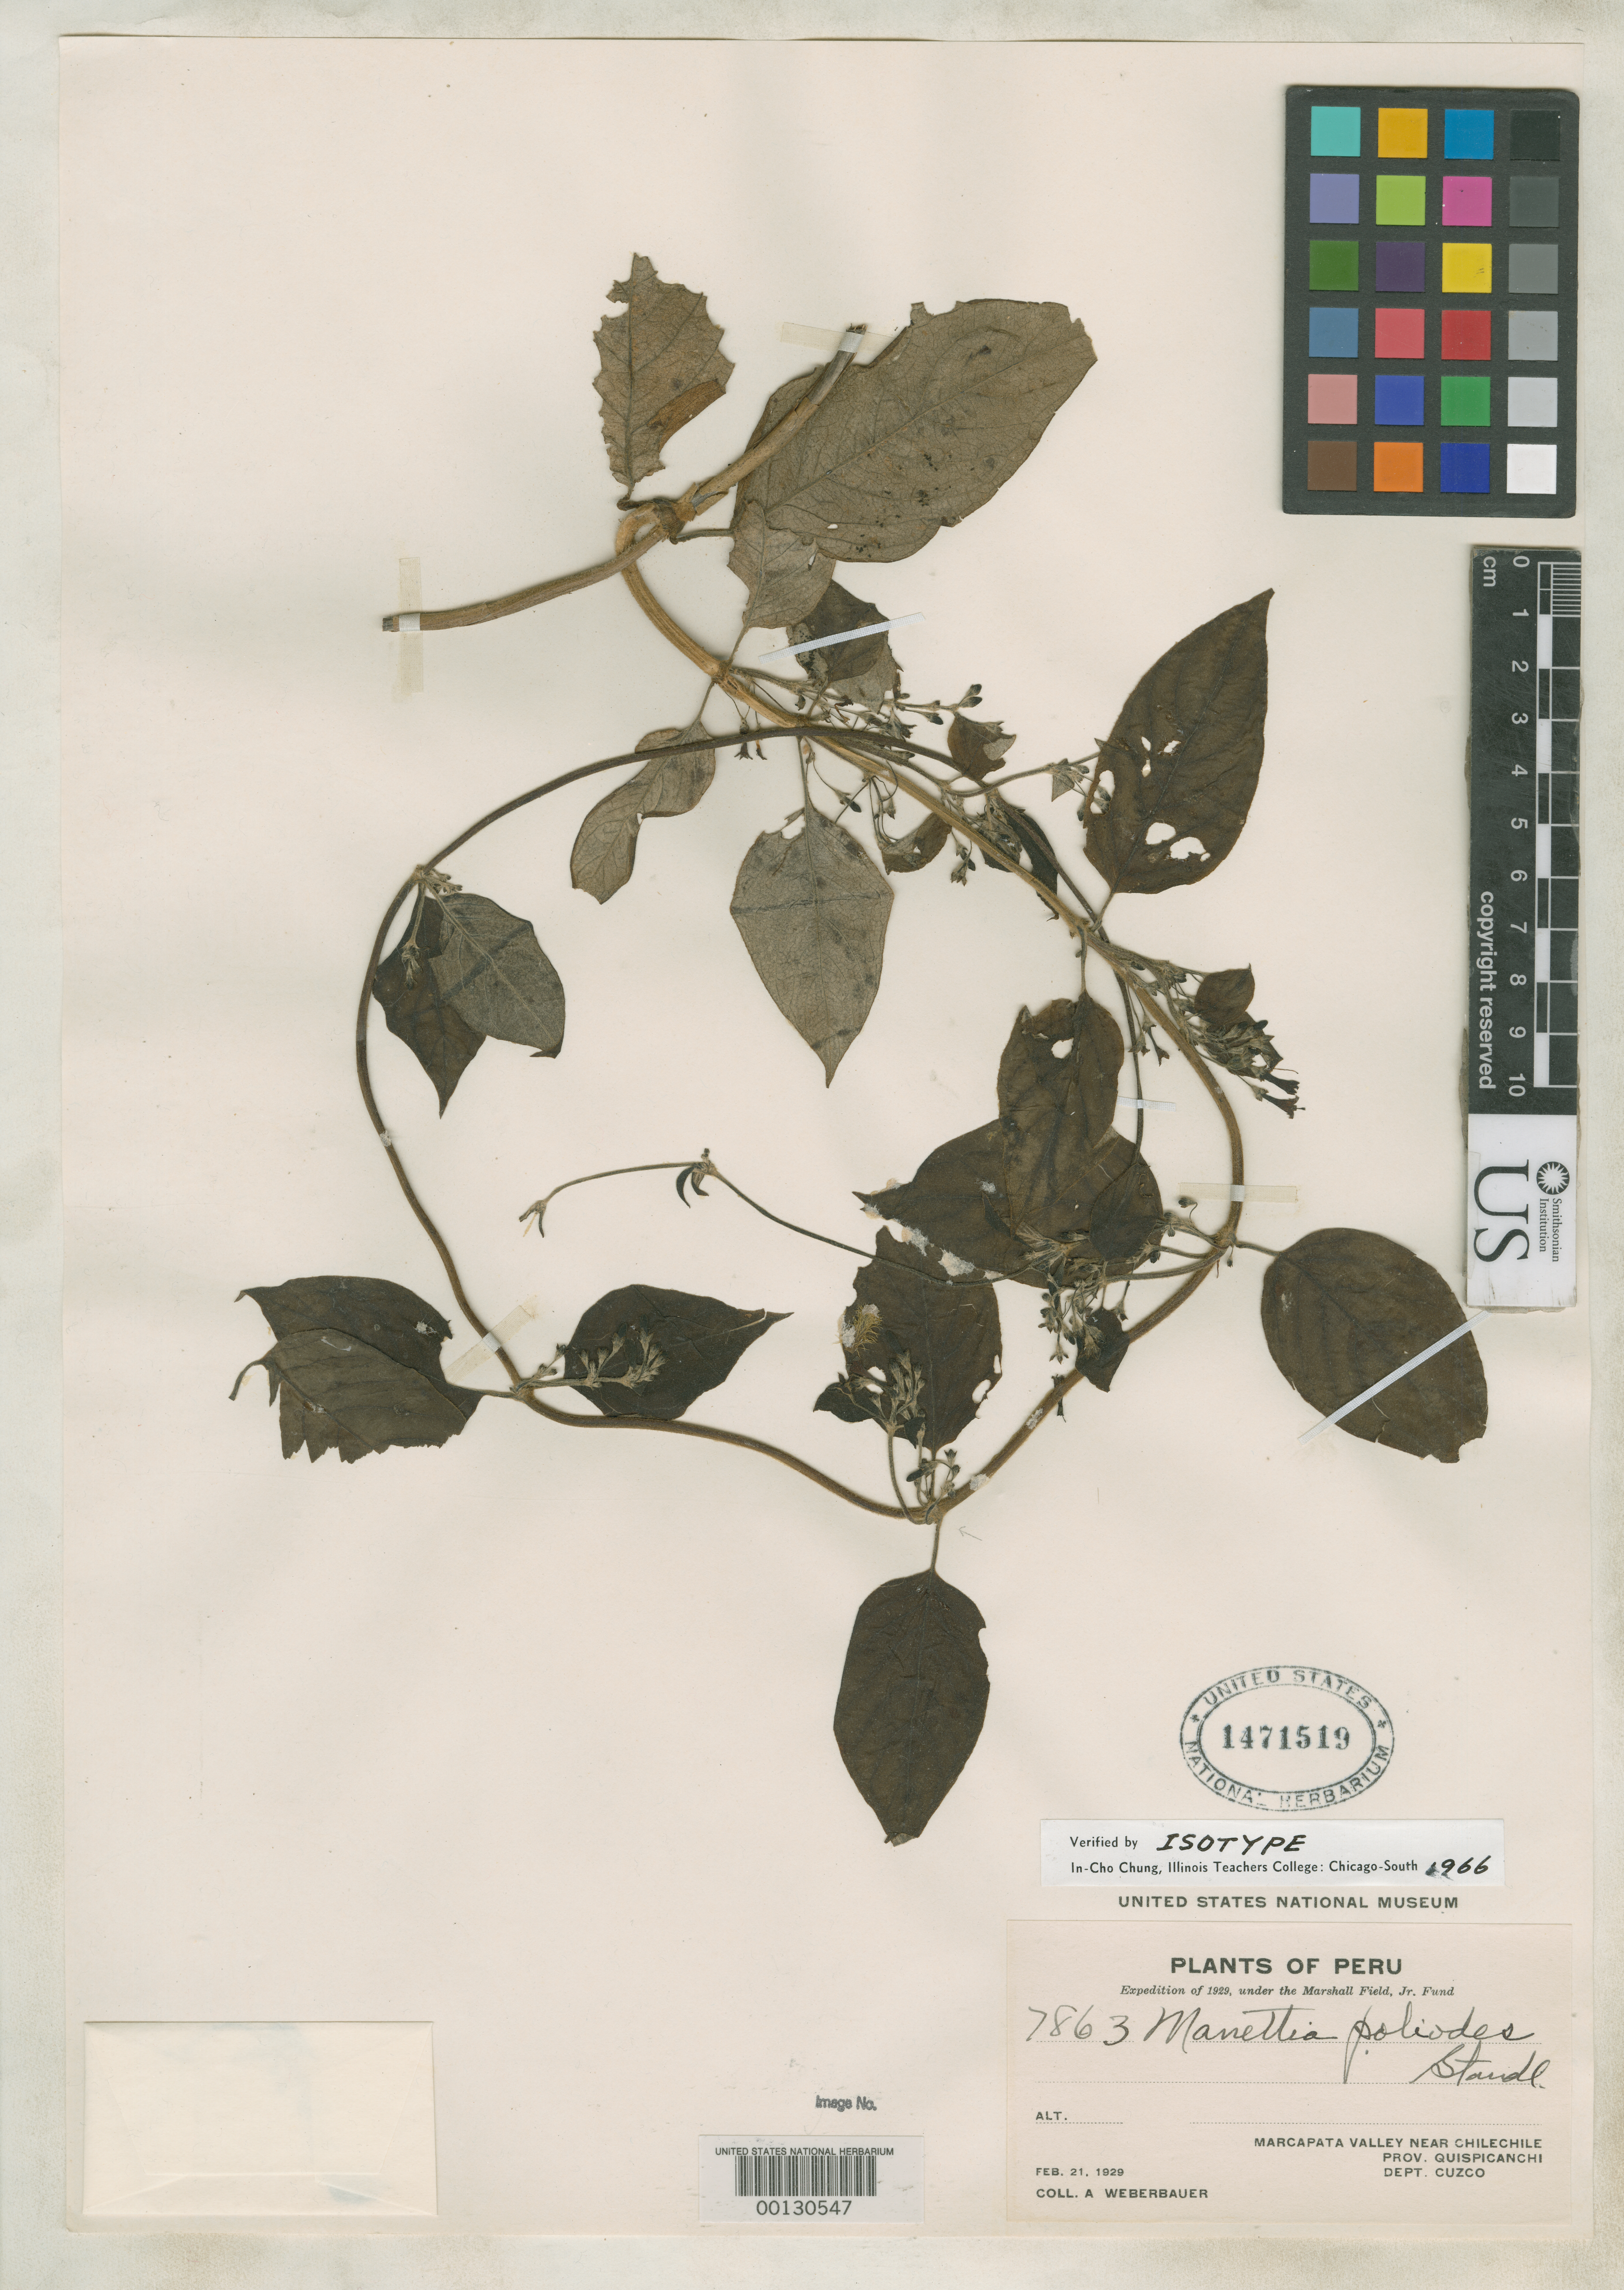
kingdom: Plantae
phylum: Tracheophyta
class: Magnoliopsida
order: Gentianales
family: Rubiaceae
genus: Manettia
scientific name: Manettia poliodes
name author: Standl.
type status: Isotype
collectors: A. Weberbauer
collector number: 7863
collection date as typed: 21 Feb 1929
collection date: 1929-02-21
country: Peru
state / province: Cusco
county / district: Quispicanchis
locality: Marcapata Valley near Chilechile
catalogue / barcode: US 1471519